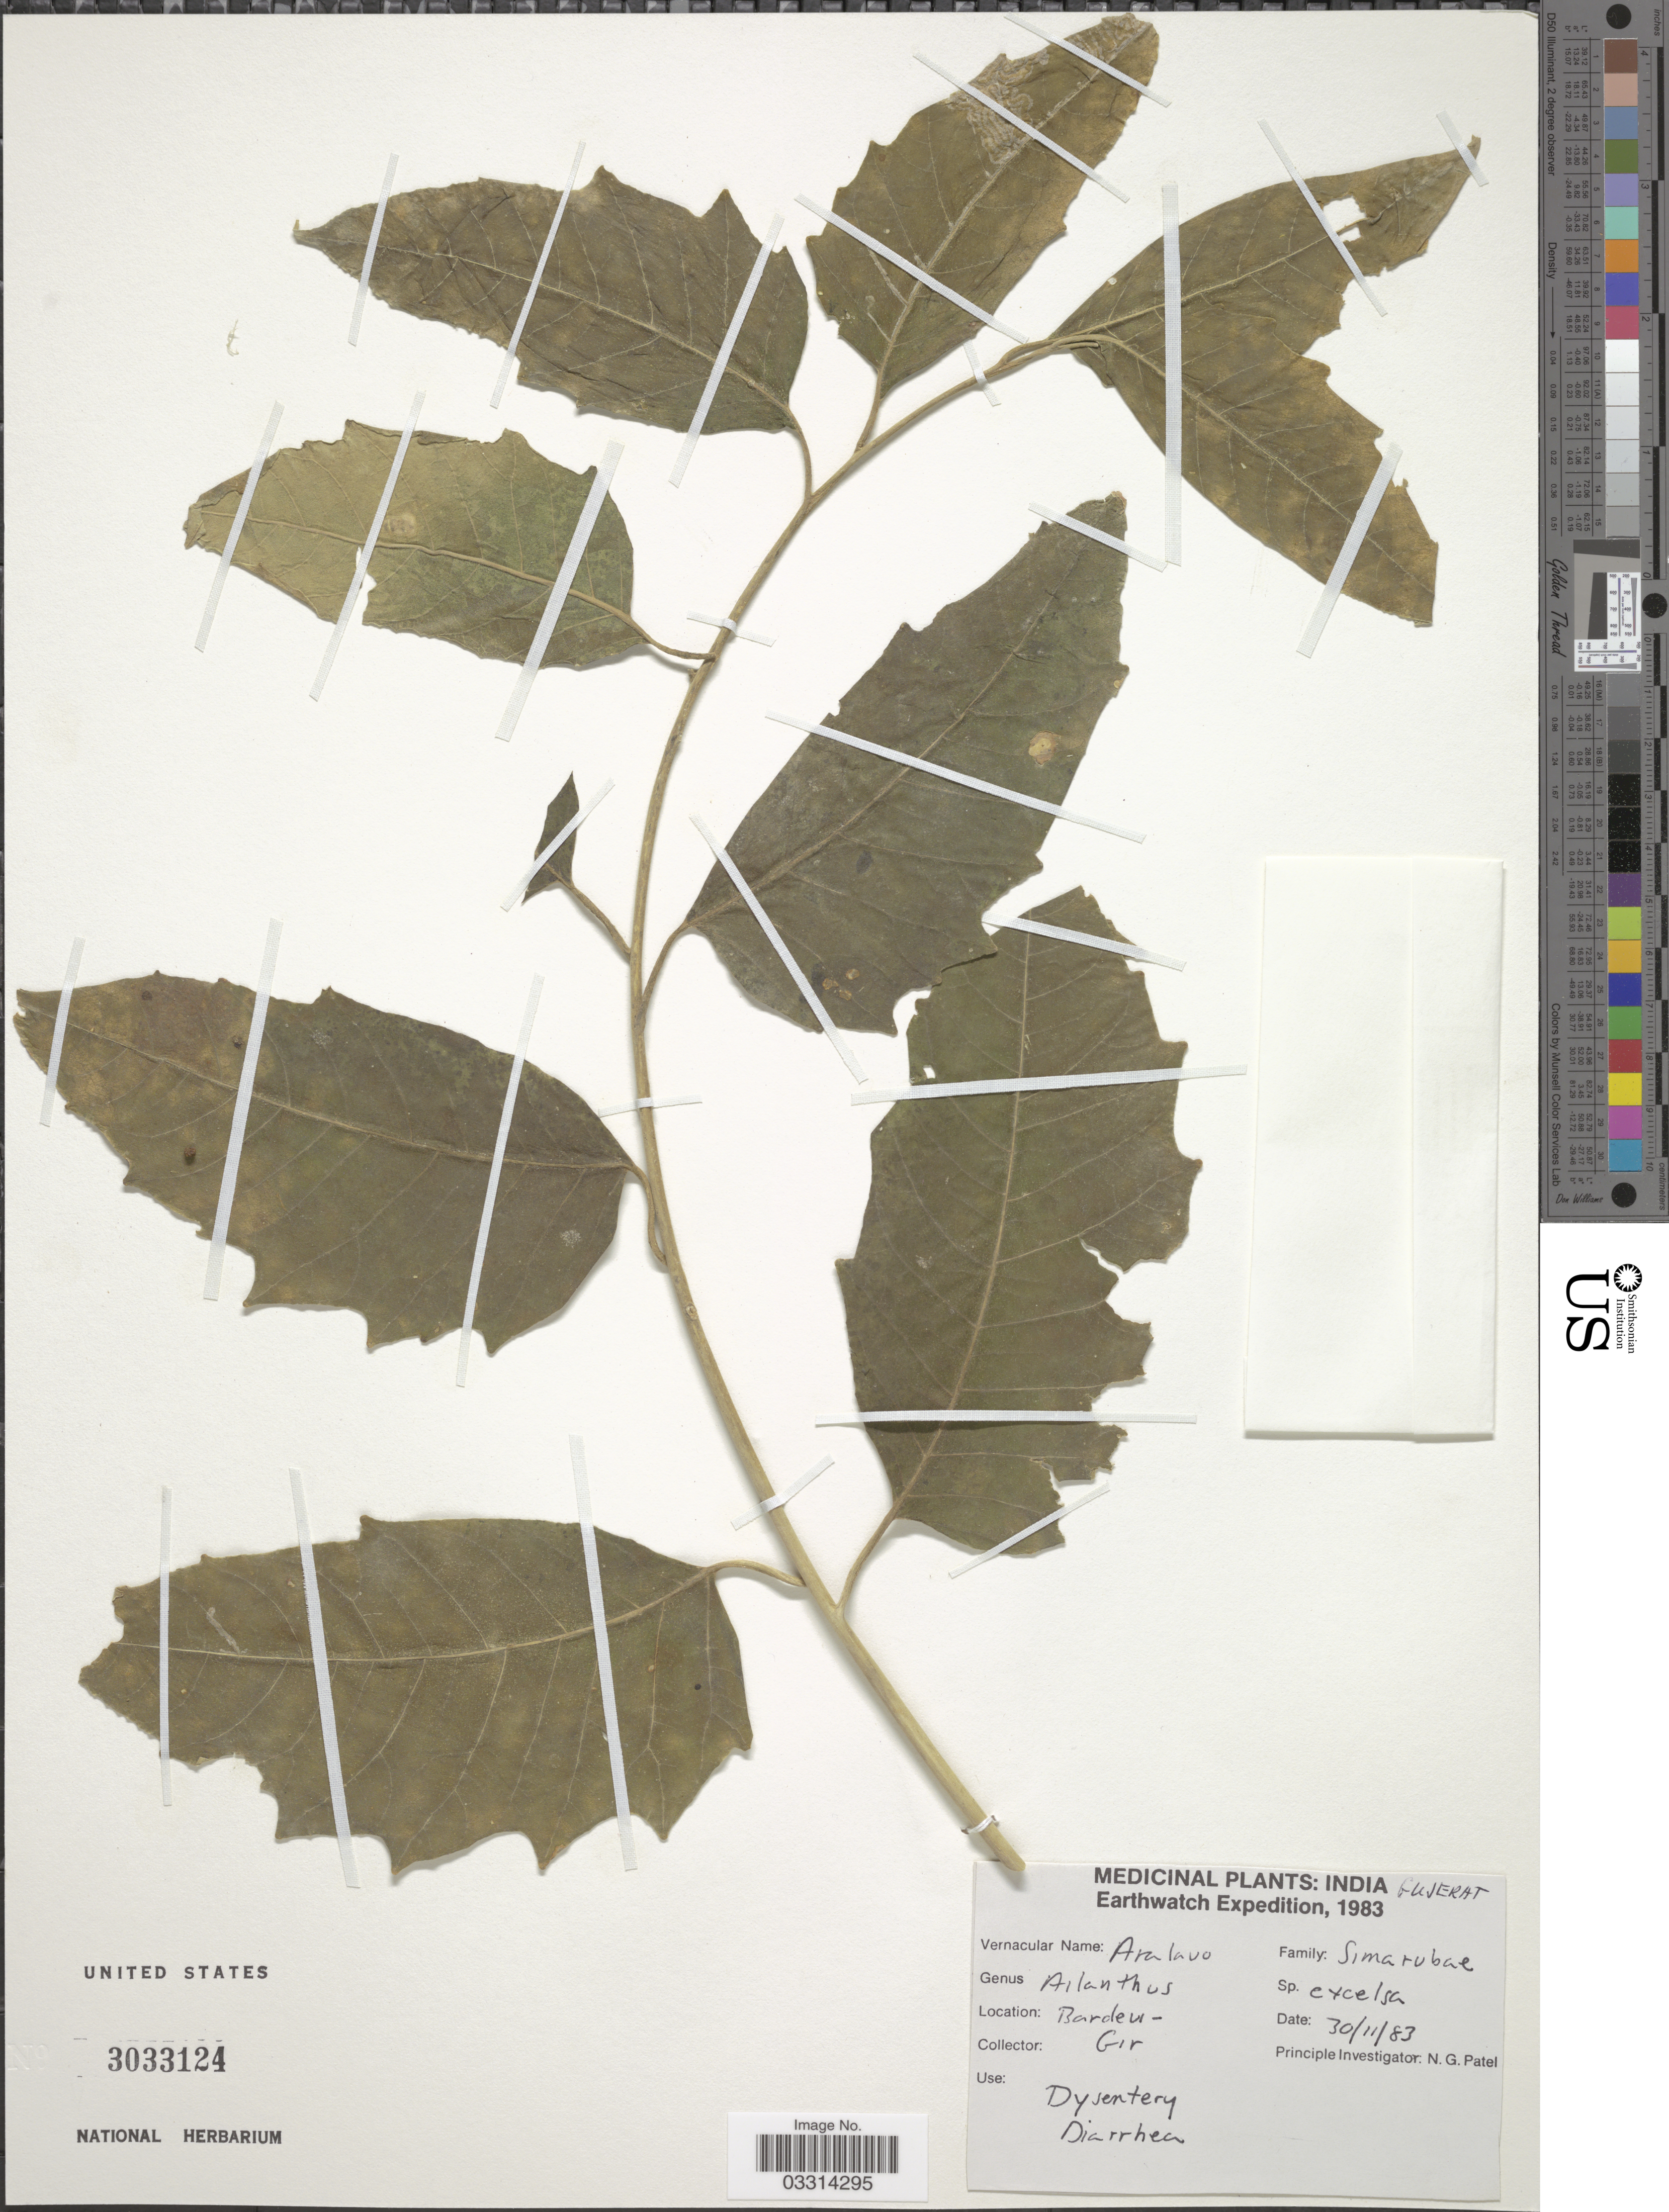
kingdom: Plantae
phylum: Tracheophyta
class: Magnoliopsida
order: Sapindales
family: Simaroubaceae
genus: Ailanthus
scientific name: Ailanthus excelsa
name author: Roxb.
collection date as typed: Transcribed d/m/y: 30/11/83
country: India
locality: Gujerat. Earthwatch.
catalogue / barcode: US 3033124